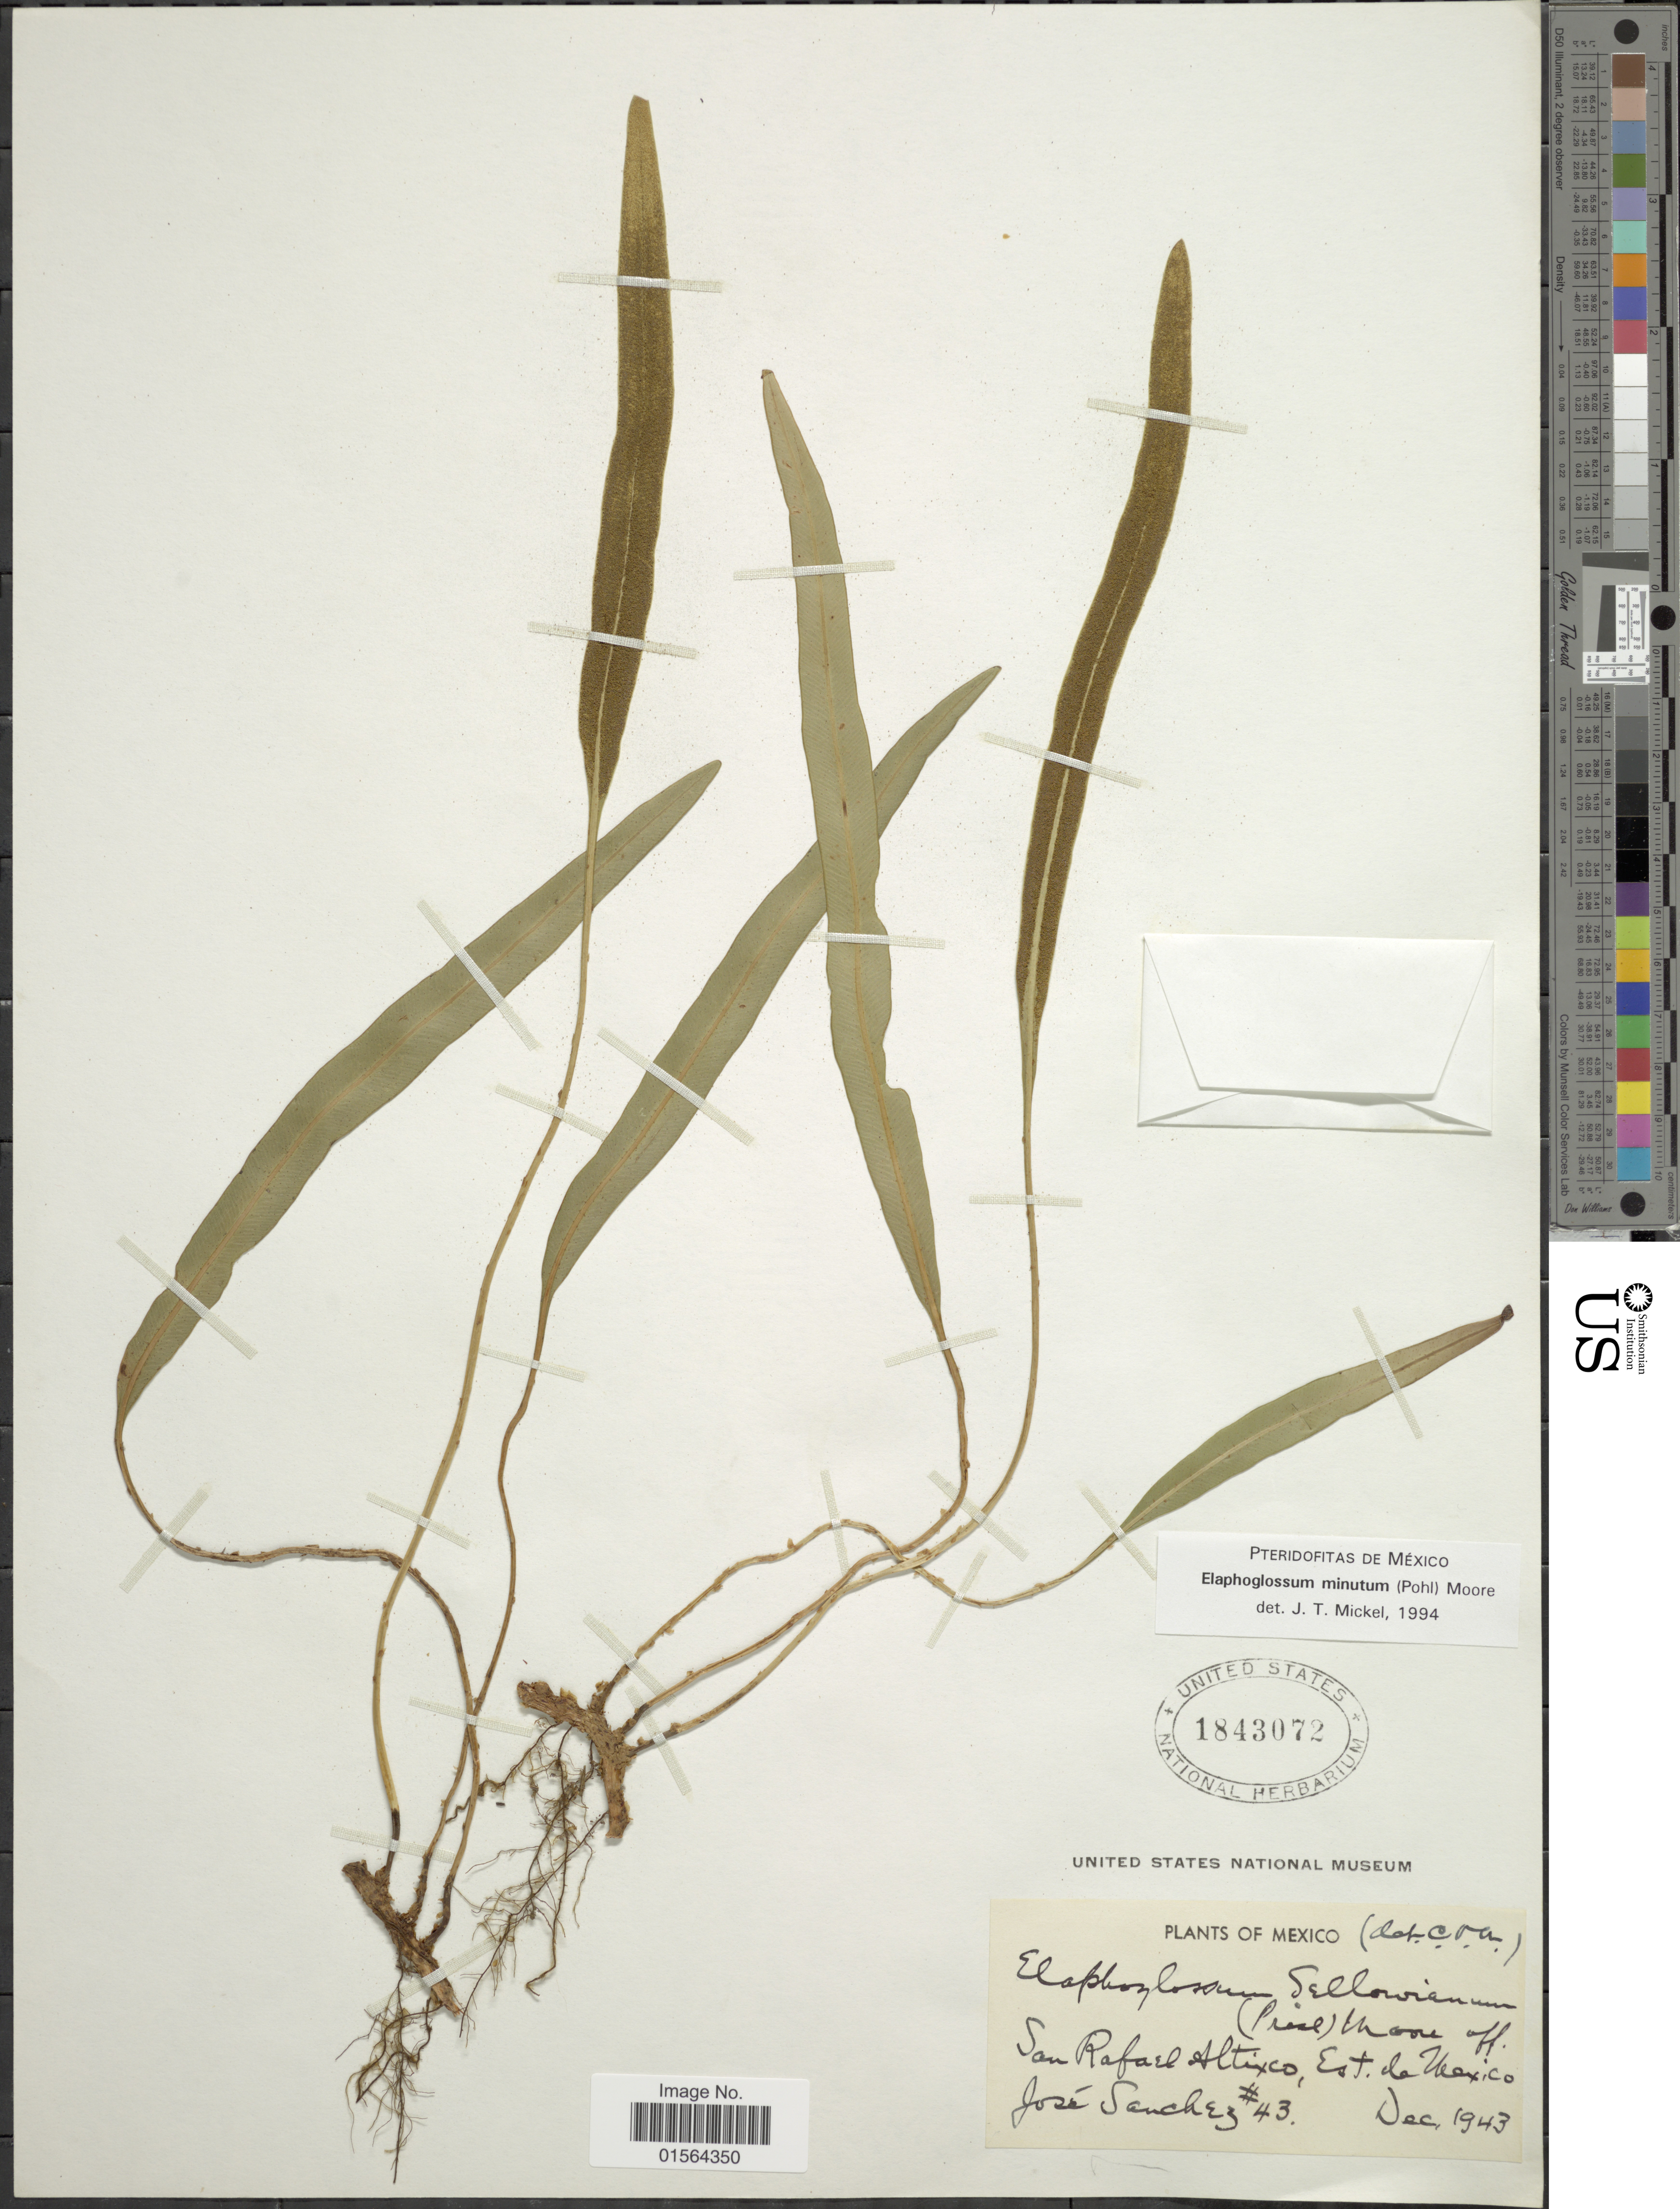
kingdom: Plantae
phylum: Tracheophyta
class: Polypodiopsida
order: Polypodiales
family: Dryopteridaceae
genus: Elaphoglossum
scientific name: Elaphoglossum minutum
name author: (Pohl ex Fée) T. Moore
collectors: J. Sánchez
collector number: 43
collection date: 1943-12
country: Mexico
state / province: México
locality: San Rafael Altixco, Est. de Mexico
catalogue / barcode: US 1843072